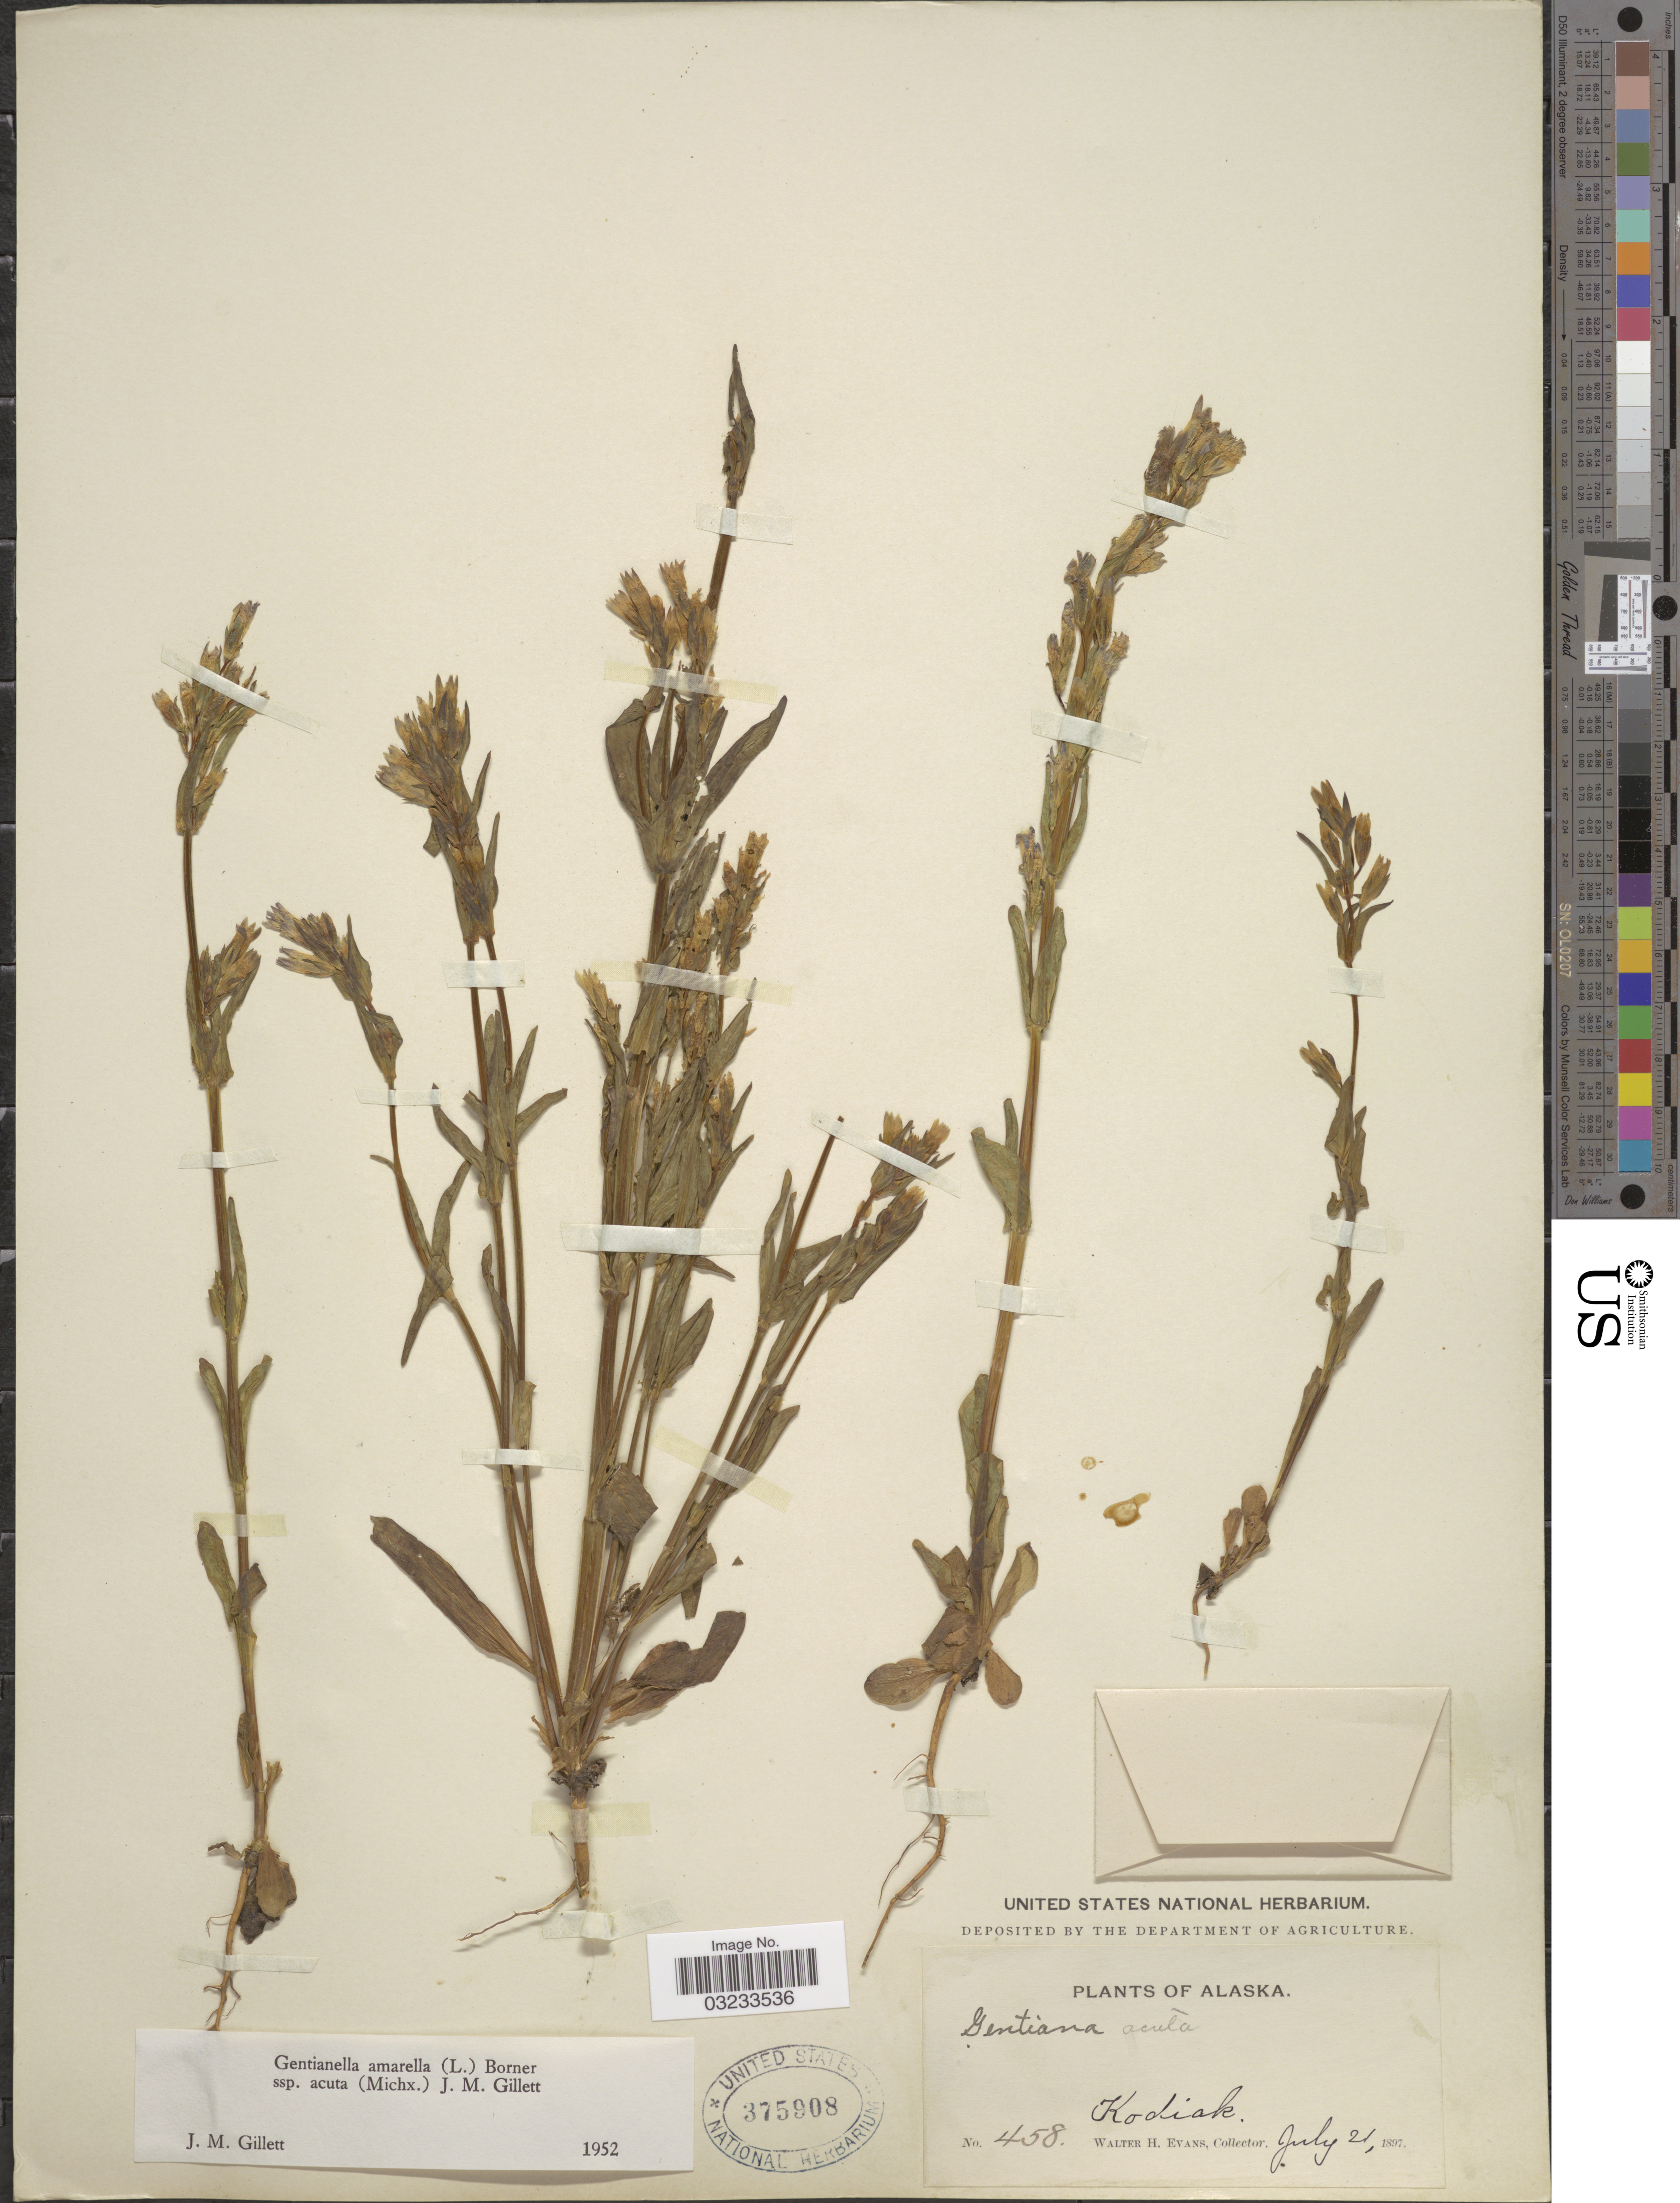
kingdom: Plantae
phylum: Tracheophyta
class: Magnoliopsida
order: Gentianales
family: Gentianaceae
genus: Gentiana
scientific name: Gentiana acuta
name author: Michx.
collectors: W. H. Evans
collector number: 458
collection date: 1897-07-21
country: United States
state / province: Alaska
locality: Kodiak.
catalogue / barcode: US 375908